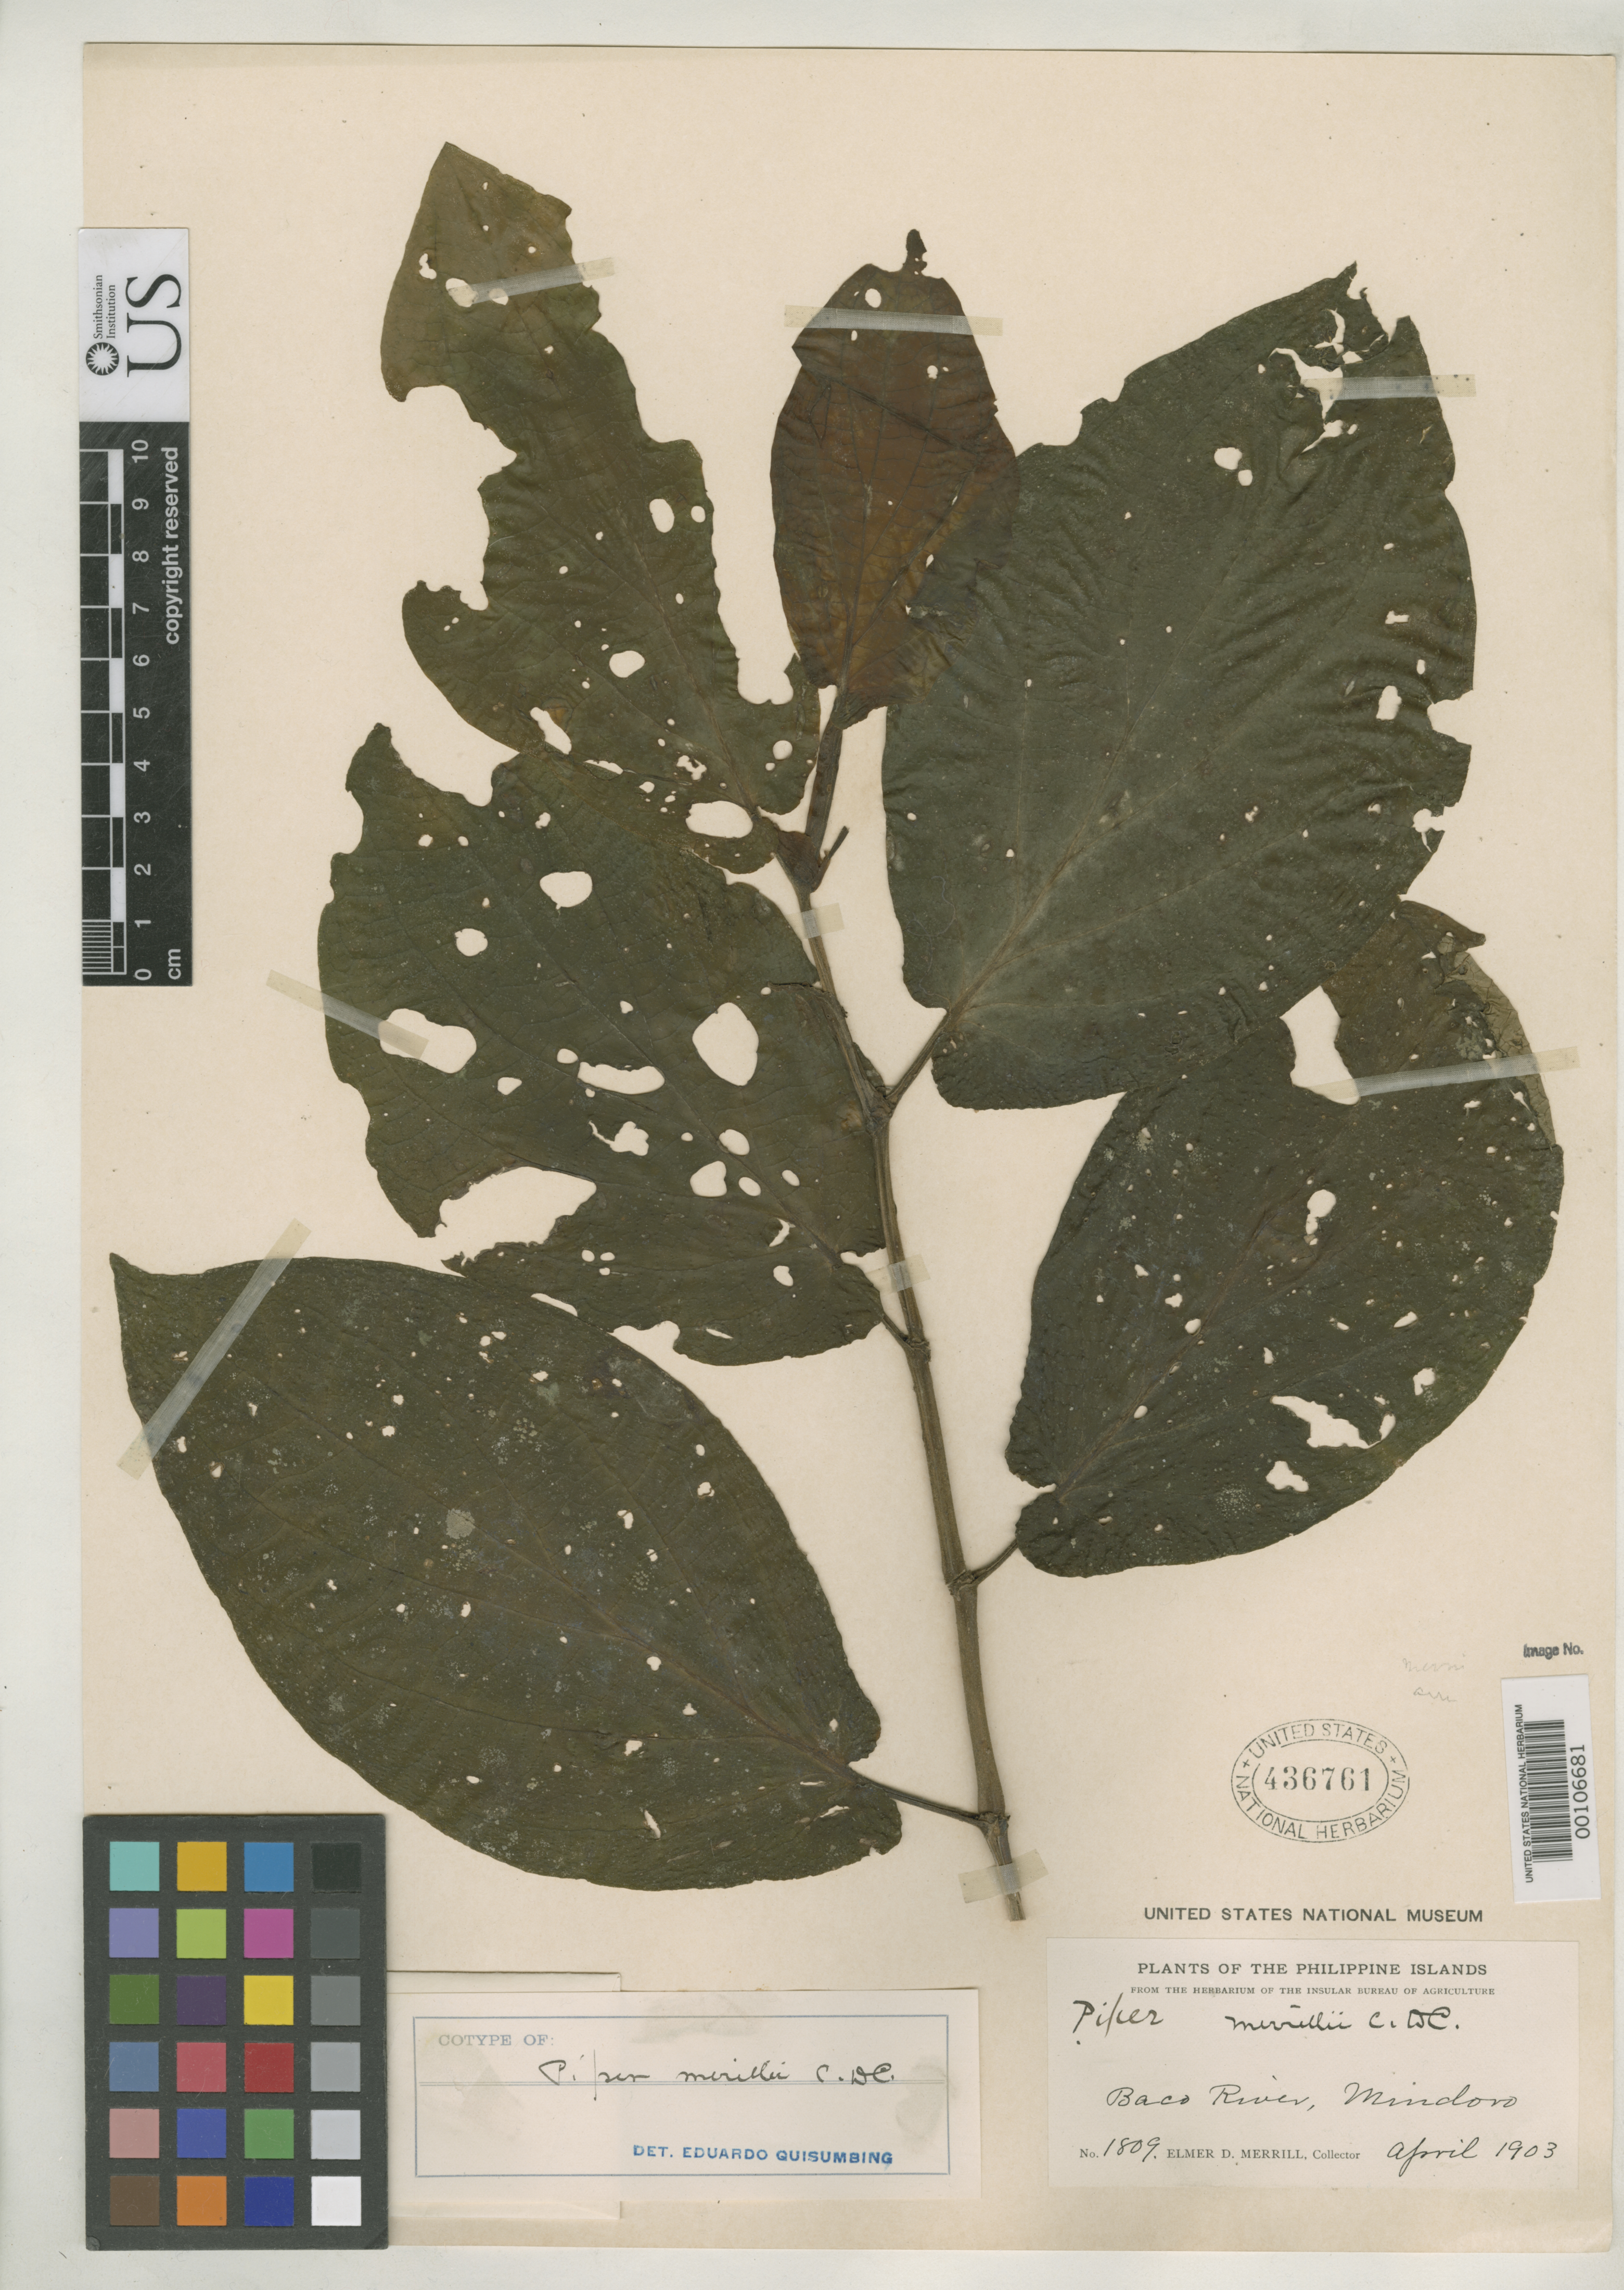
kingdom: Plantae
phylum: Tracheophyta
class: Magnoliopsida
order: Piperales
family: Piperaceae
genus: Piper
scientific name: Piper merrillii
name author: C. DC.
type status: Isosyntype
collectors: E. D. Merrill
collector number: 1809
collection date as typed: Apr 1903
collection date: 1903-04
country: Philippines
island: Mindoro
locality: Baco River.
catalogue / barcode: US 436761